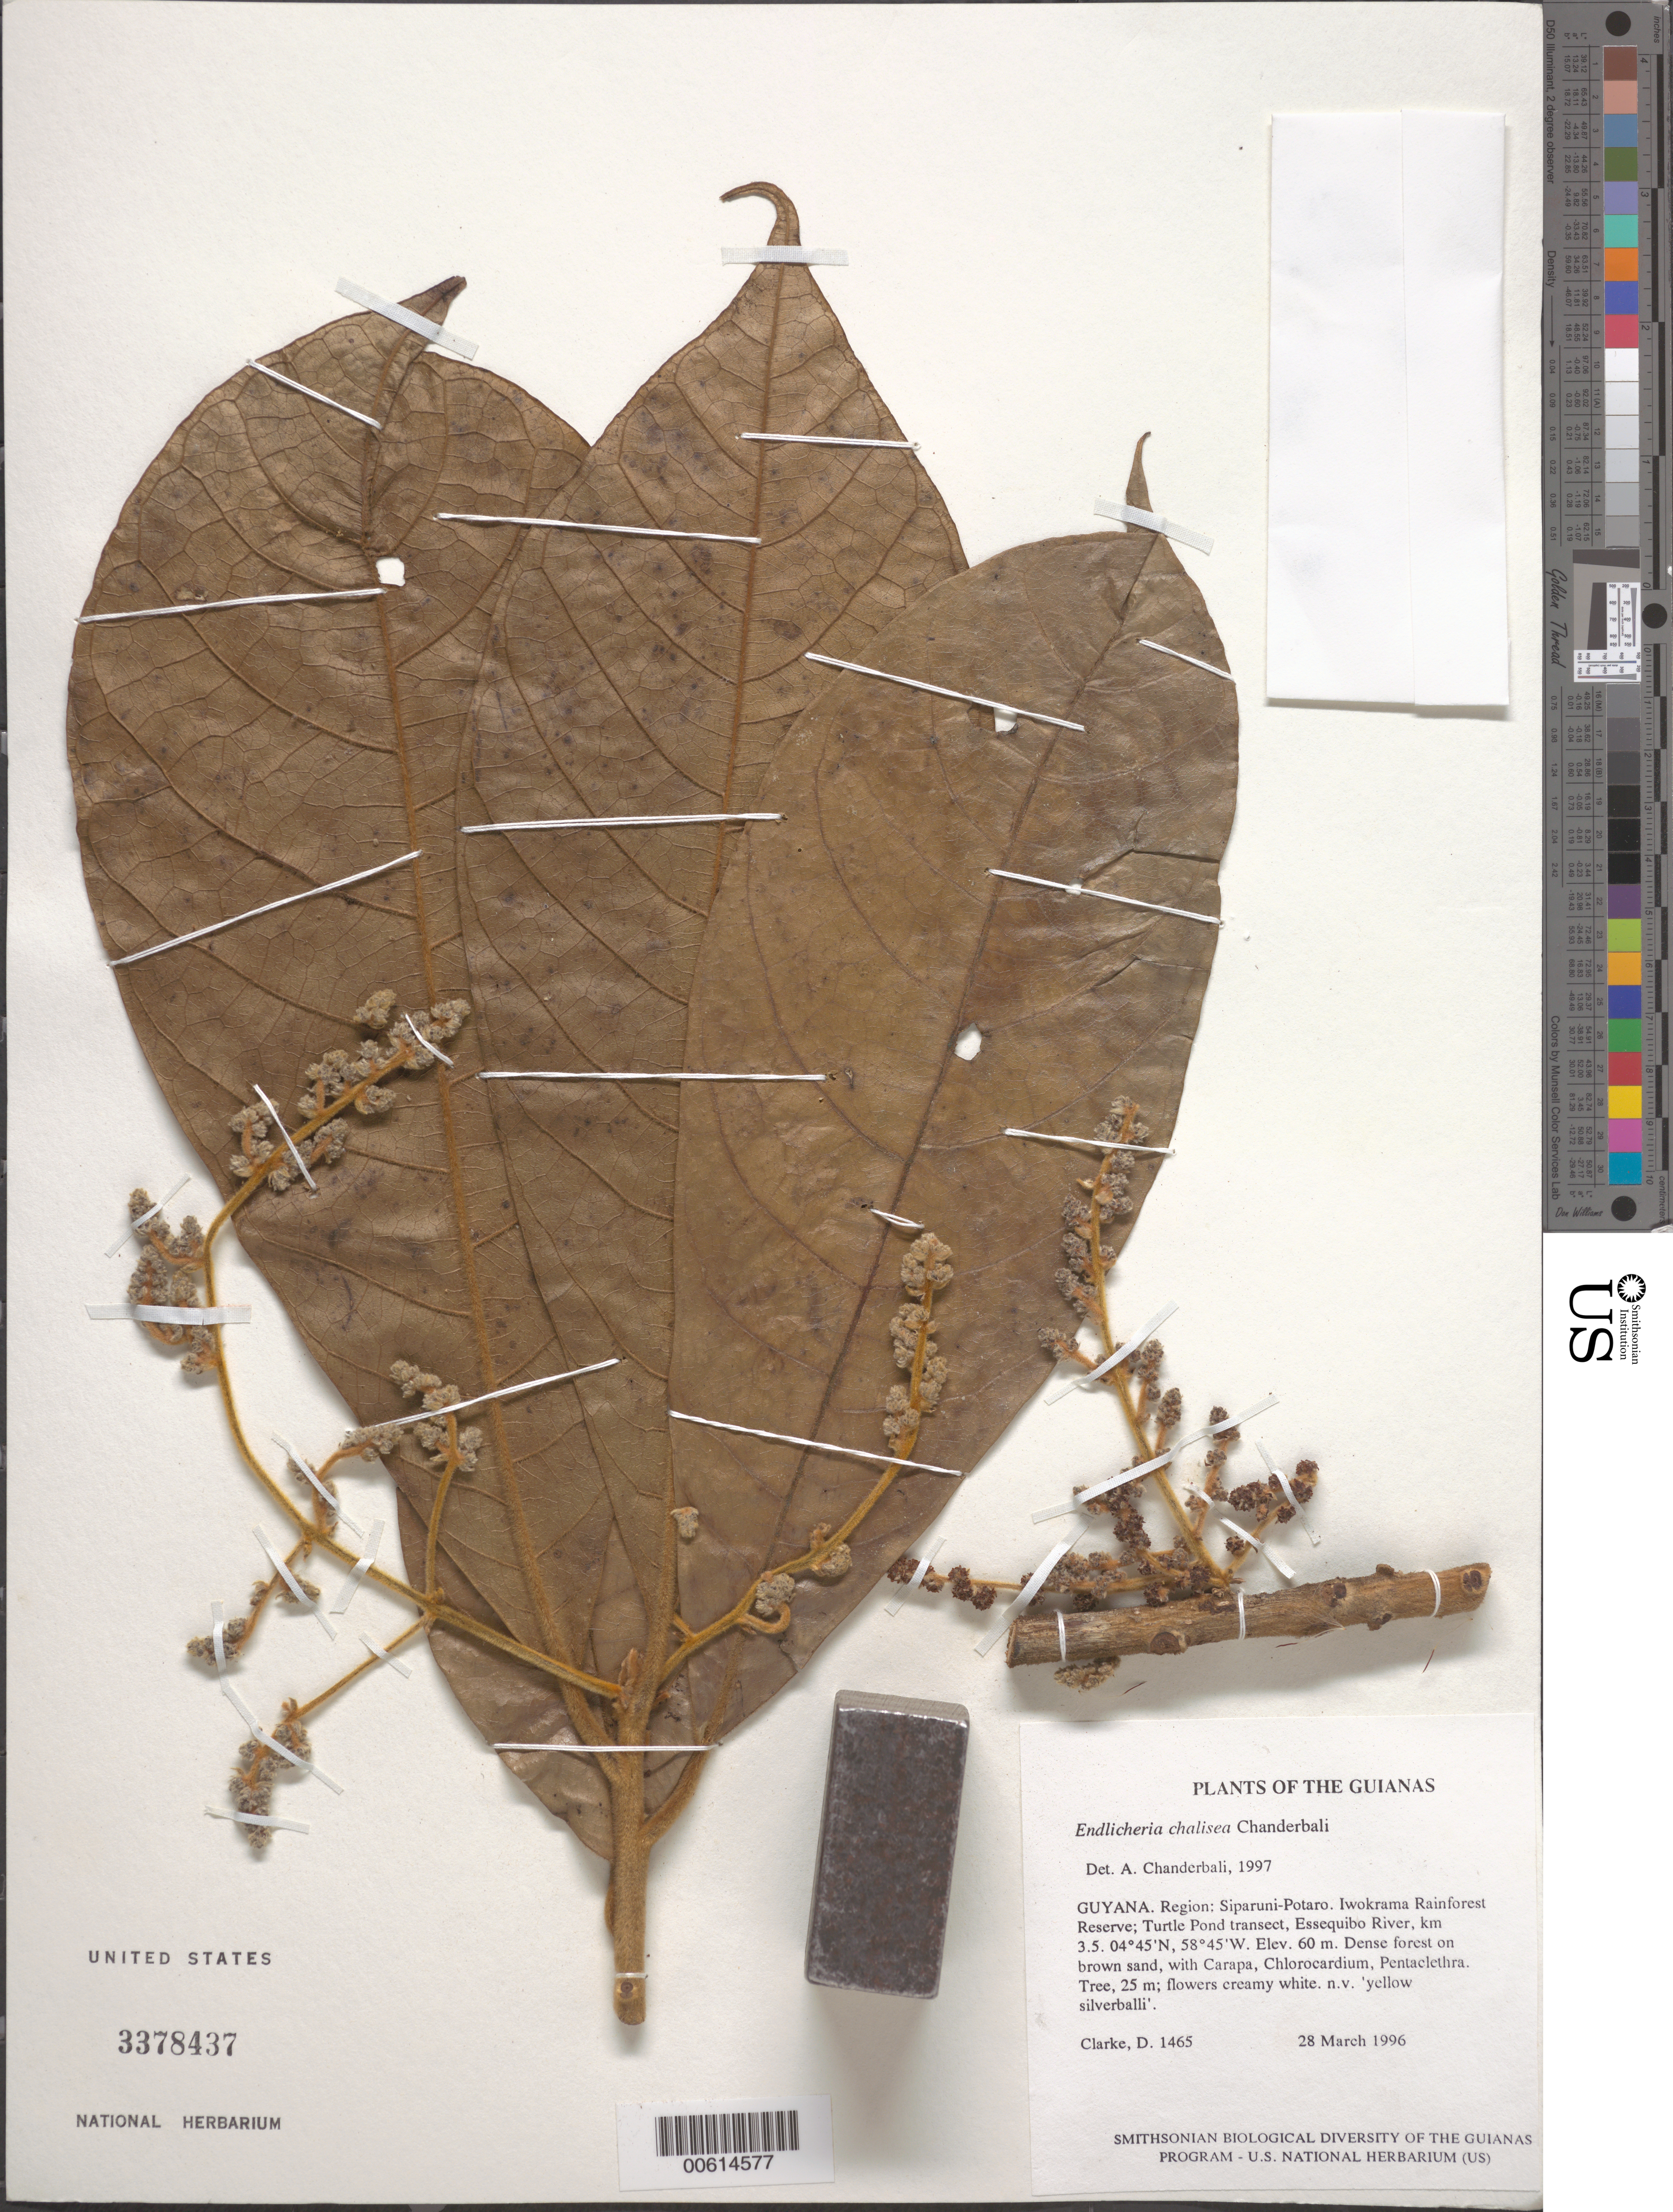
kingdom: Plantae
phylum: Tracheophyta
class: Magnoliopsida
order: Laurales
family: Lauraceae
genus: Endlicheria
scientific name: Endlicheria chalisea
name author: Chanderb.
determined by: Chanderbali, Andre Shashi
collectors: H. D. Clarke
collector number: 1465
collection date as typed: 28 March 1996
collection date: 1996-03-28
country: Guyana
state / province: Potaro-Siparuni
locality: Iwokrama Rainforest Reserve; Turtle Pond transect, Essequibo River, km 3.5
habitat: Dense forest on brown sand, with Carapa, Chlorocardium, Pentaclethra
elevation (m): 60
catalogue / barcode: US 3378437